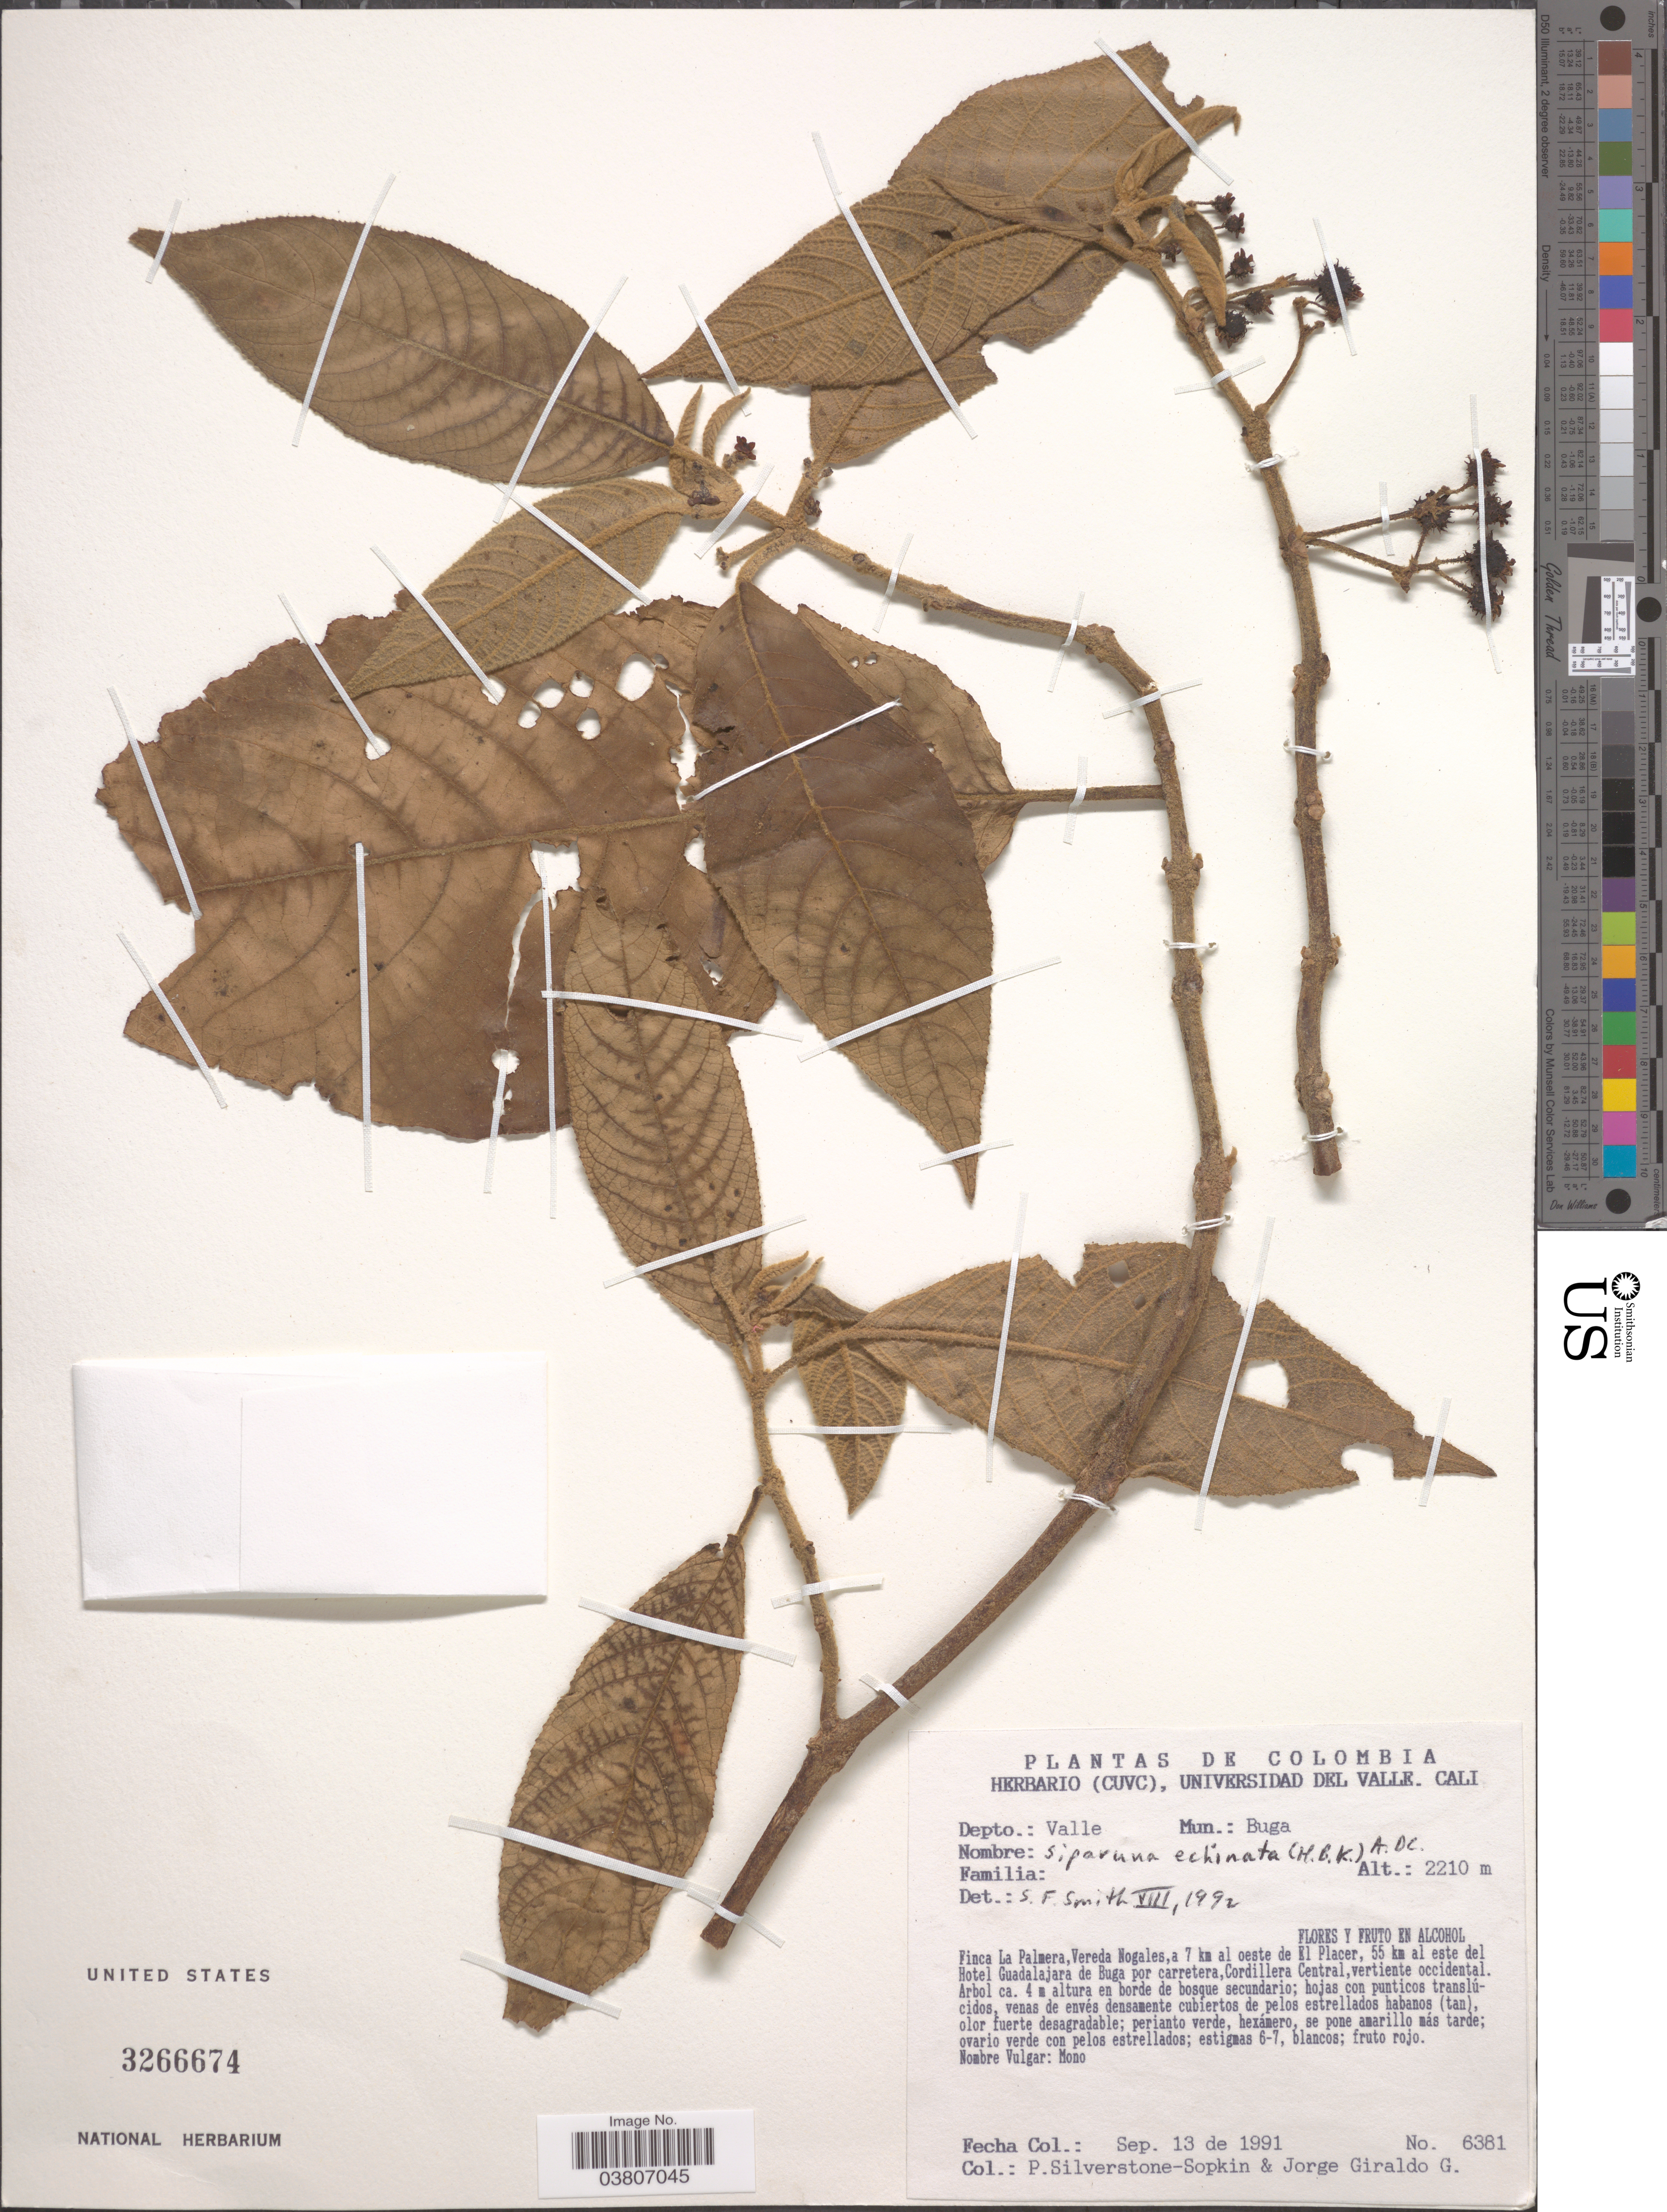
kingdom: Plantae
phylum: Tracheophyta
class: Magnoliopsida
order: Laurales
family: Siparunaceae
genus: Siparuna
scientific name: Siparuna echinata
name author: (Kunth) A. DC.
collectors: P. A. Silverstone-Sopkin & J. Giraldo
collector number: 6381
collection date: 1991-09-13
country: Colombia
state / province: Valle del Cauca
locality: Depto.: Valle Mun.: Buga. Finca La Palmera, Vereda Nogales, a 7 km al oeste de El Placer, 55 km al este del Hotel Guadalajara de Buga por carretera, Cordillera Central, vertiente occidental.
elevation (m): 2210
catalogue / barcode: US 3266674